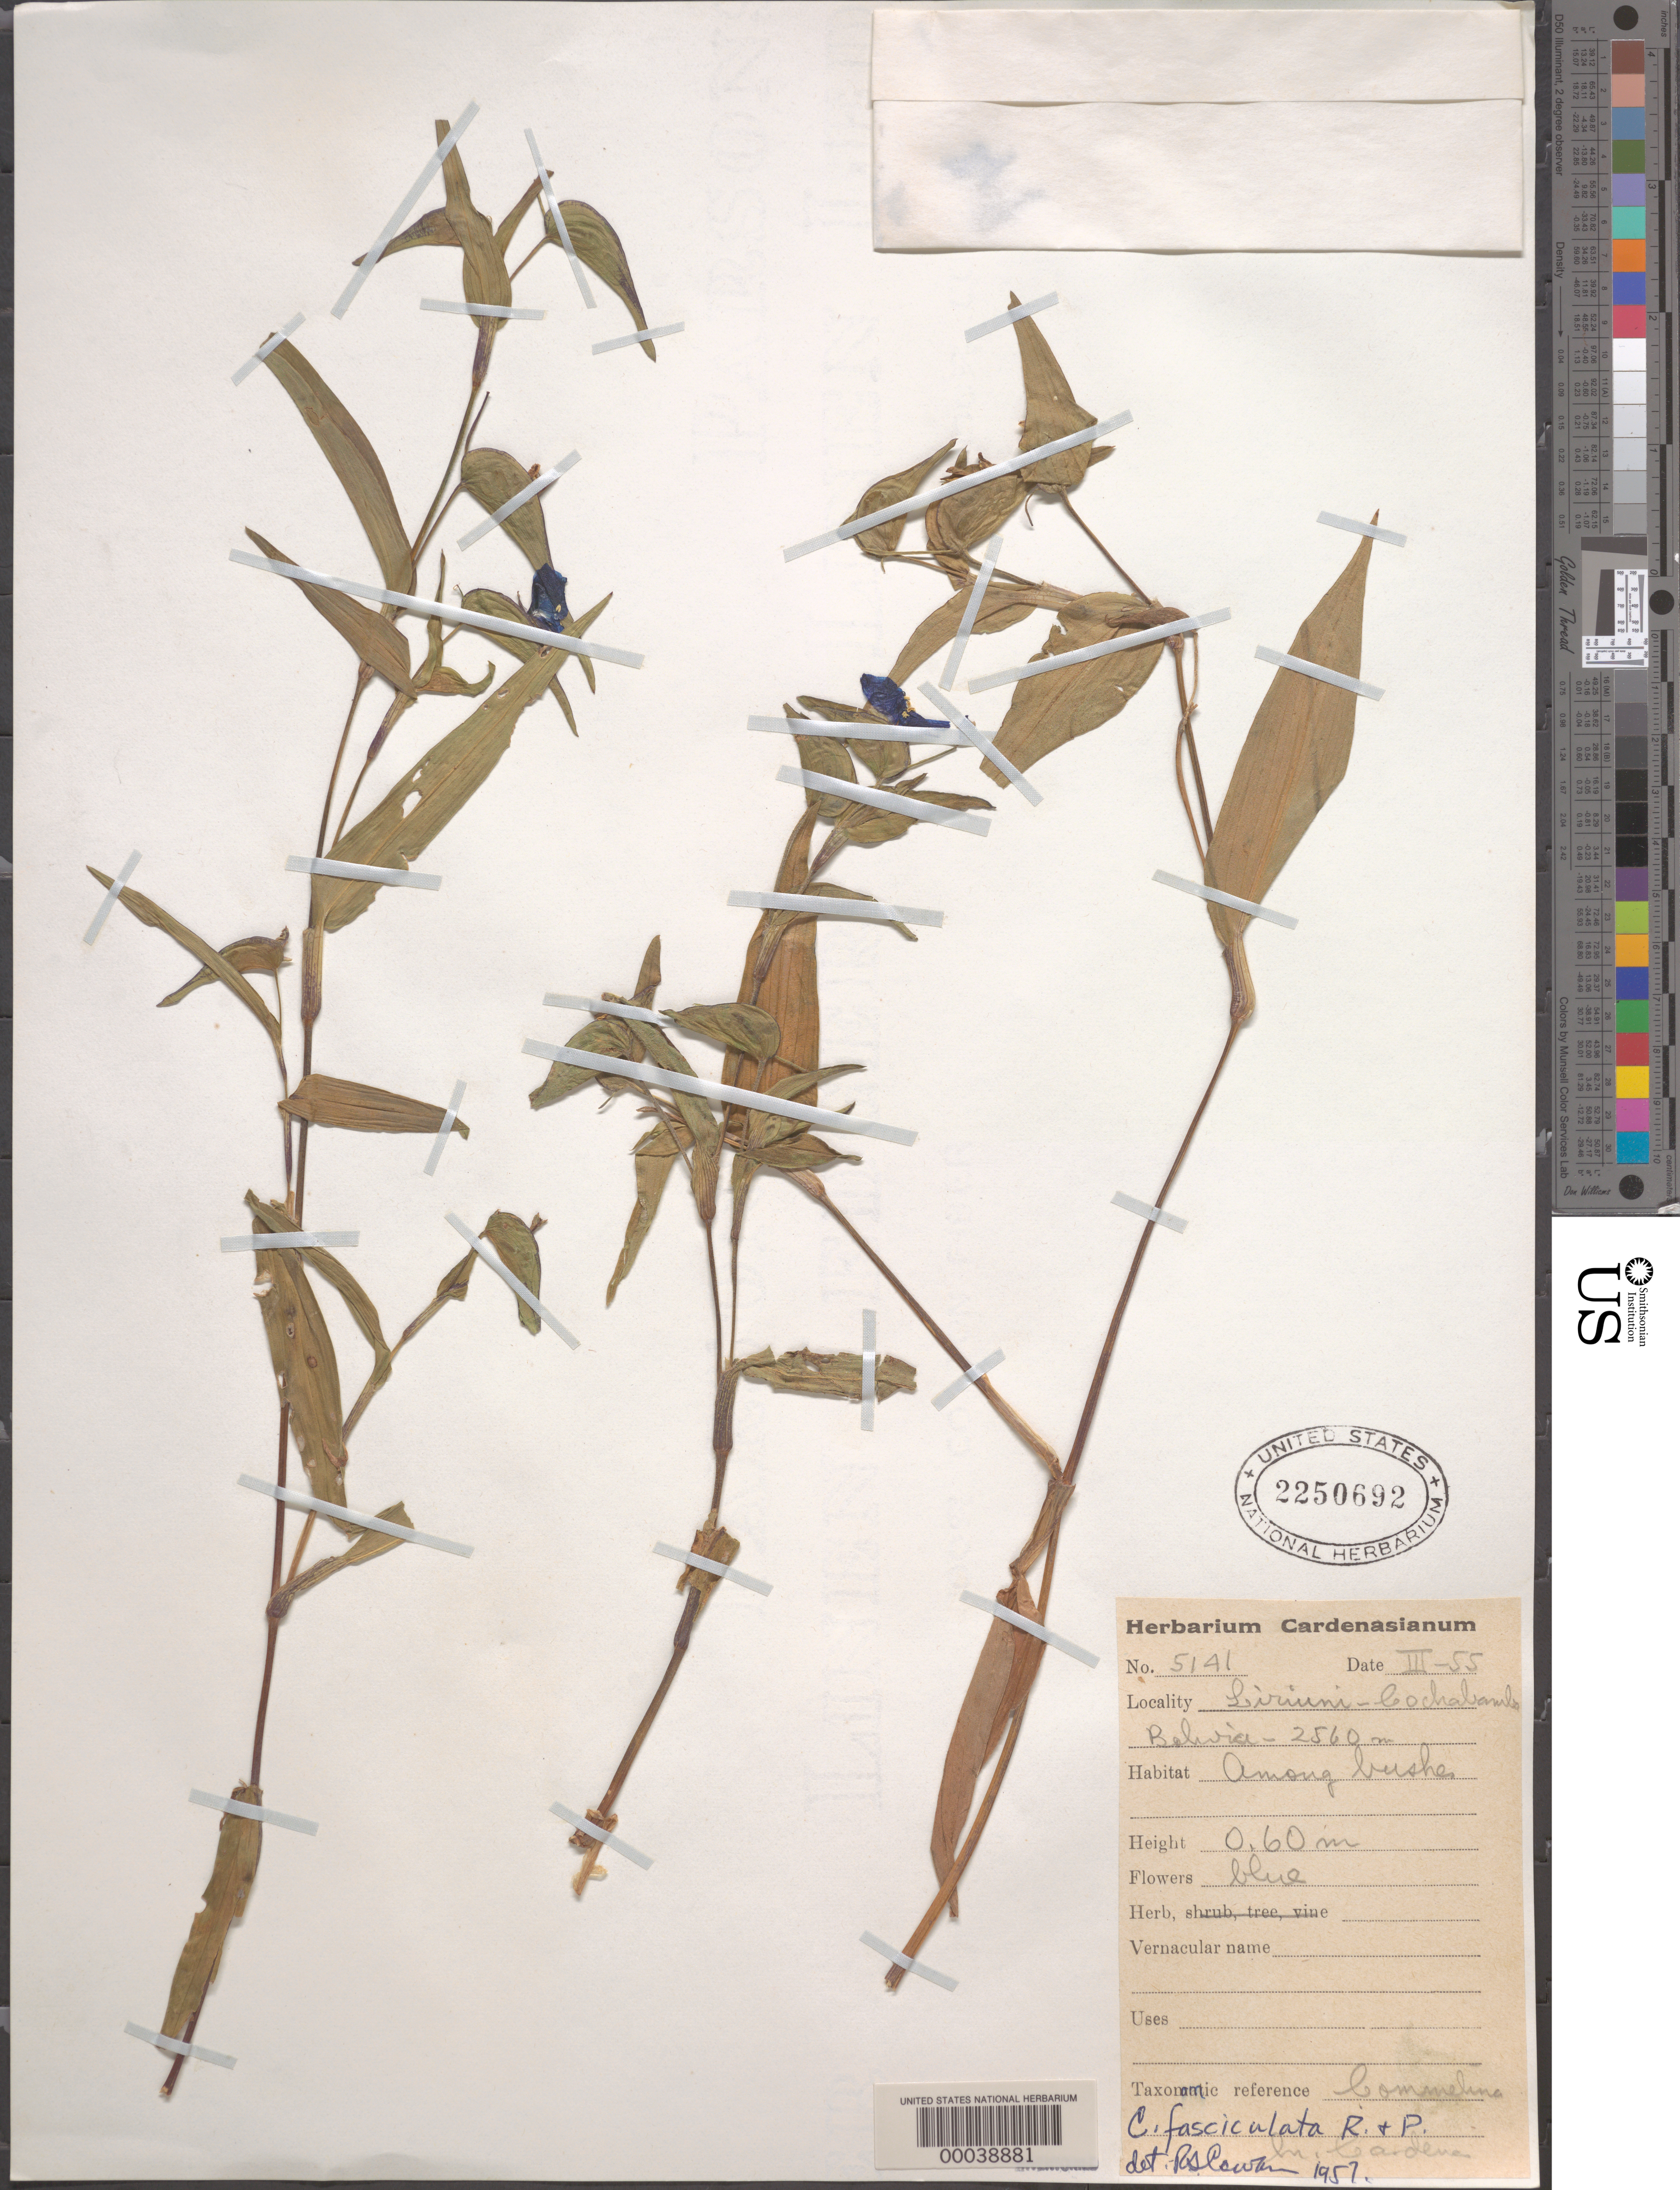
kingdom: Plantae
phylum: Tracheophyta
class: Liliopsida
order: Commelinales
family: Commelinaceae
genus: Commelina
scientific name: Commelina quitensis var. mandonii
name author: C.B. Clarke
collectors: M. Cárdenas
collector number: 5141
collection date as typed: Mar 1955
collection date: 1955-03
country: Bolivia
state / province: Cochabamba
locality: Liriuni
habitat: Among bushes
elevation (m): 2560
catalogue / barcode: US 2250692